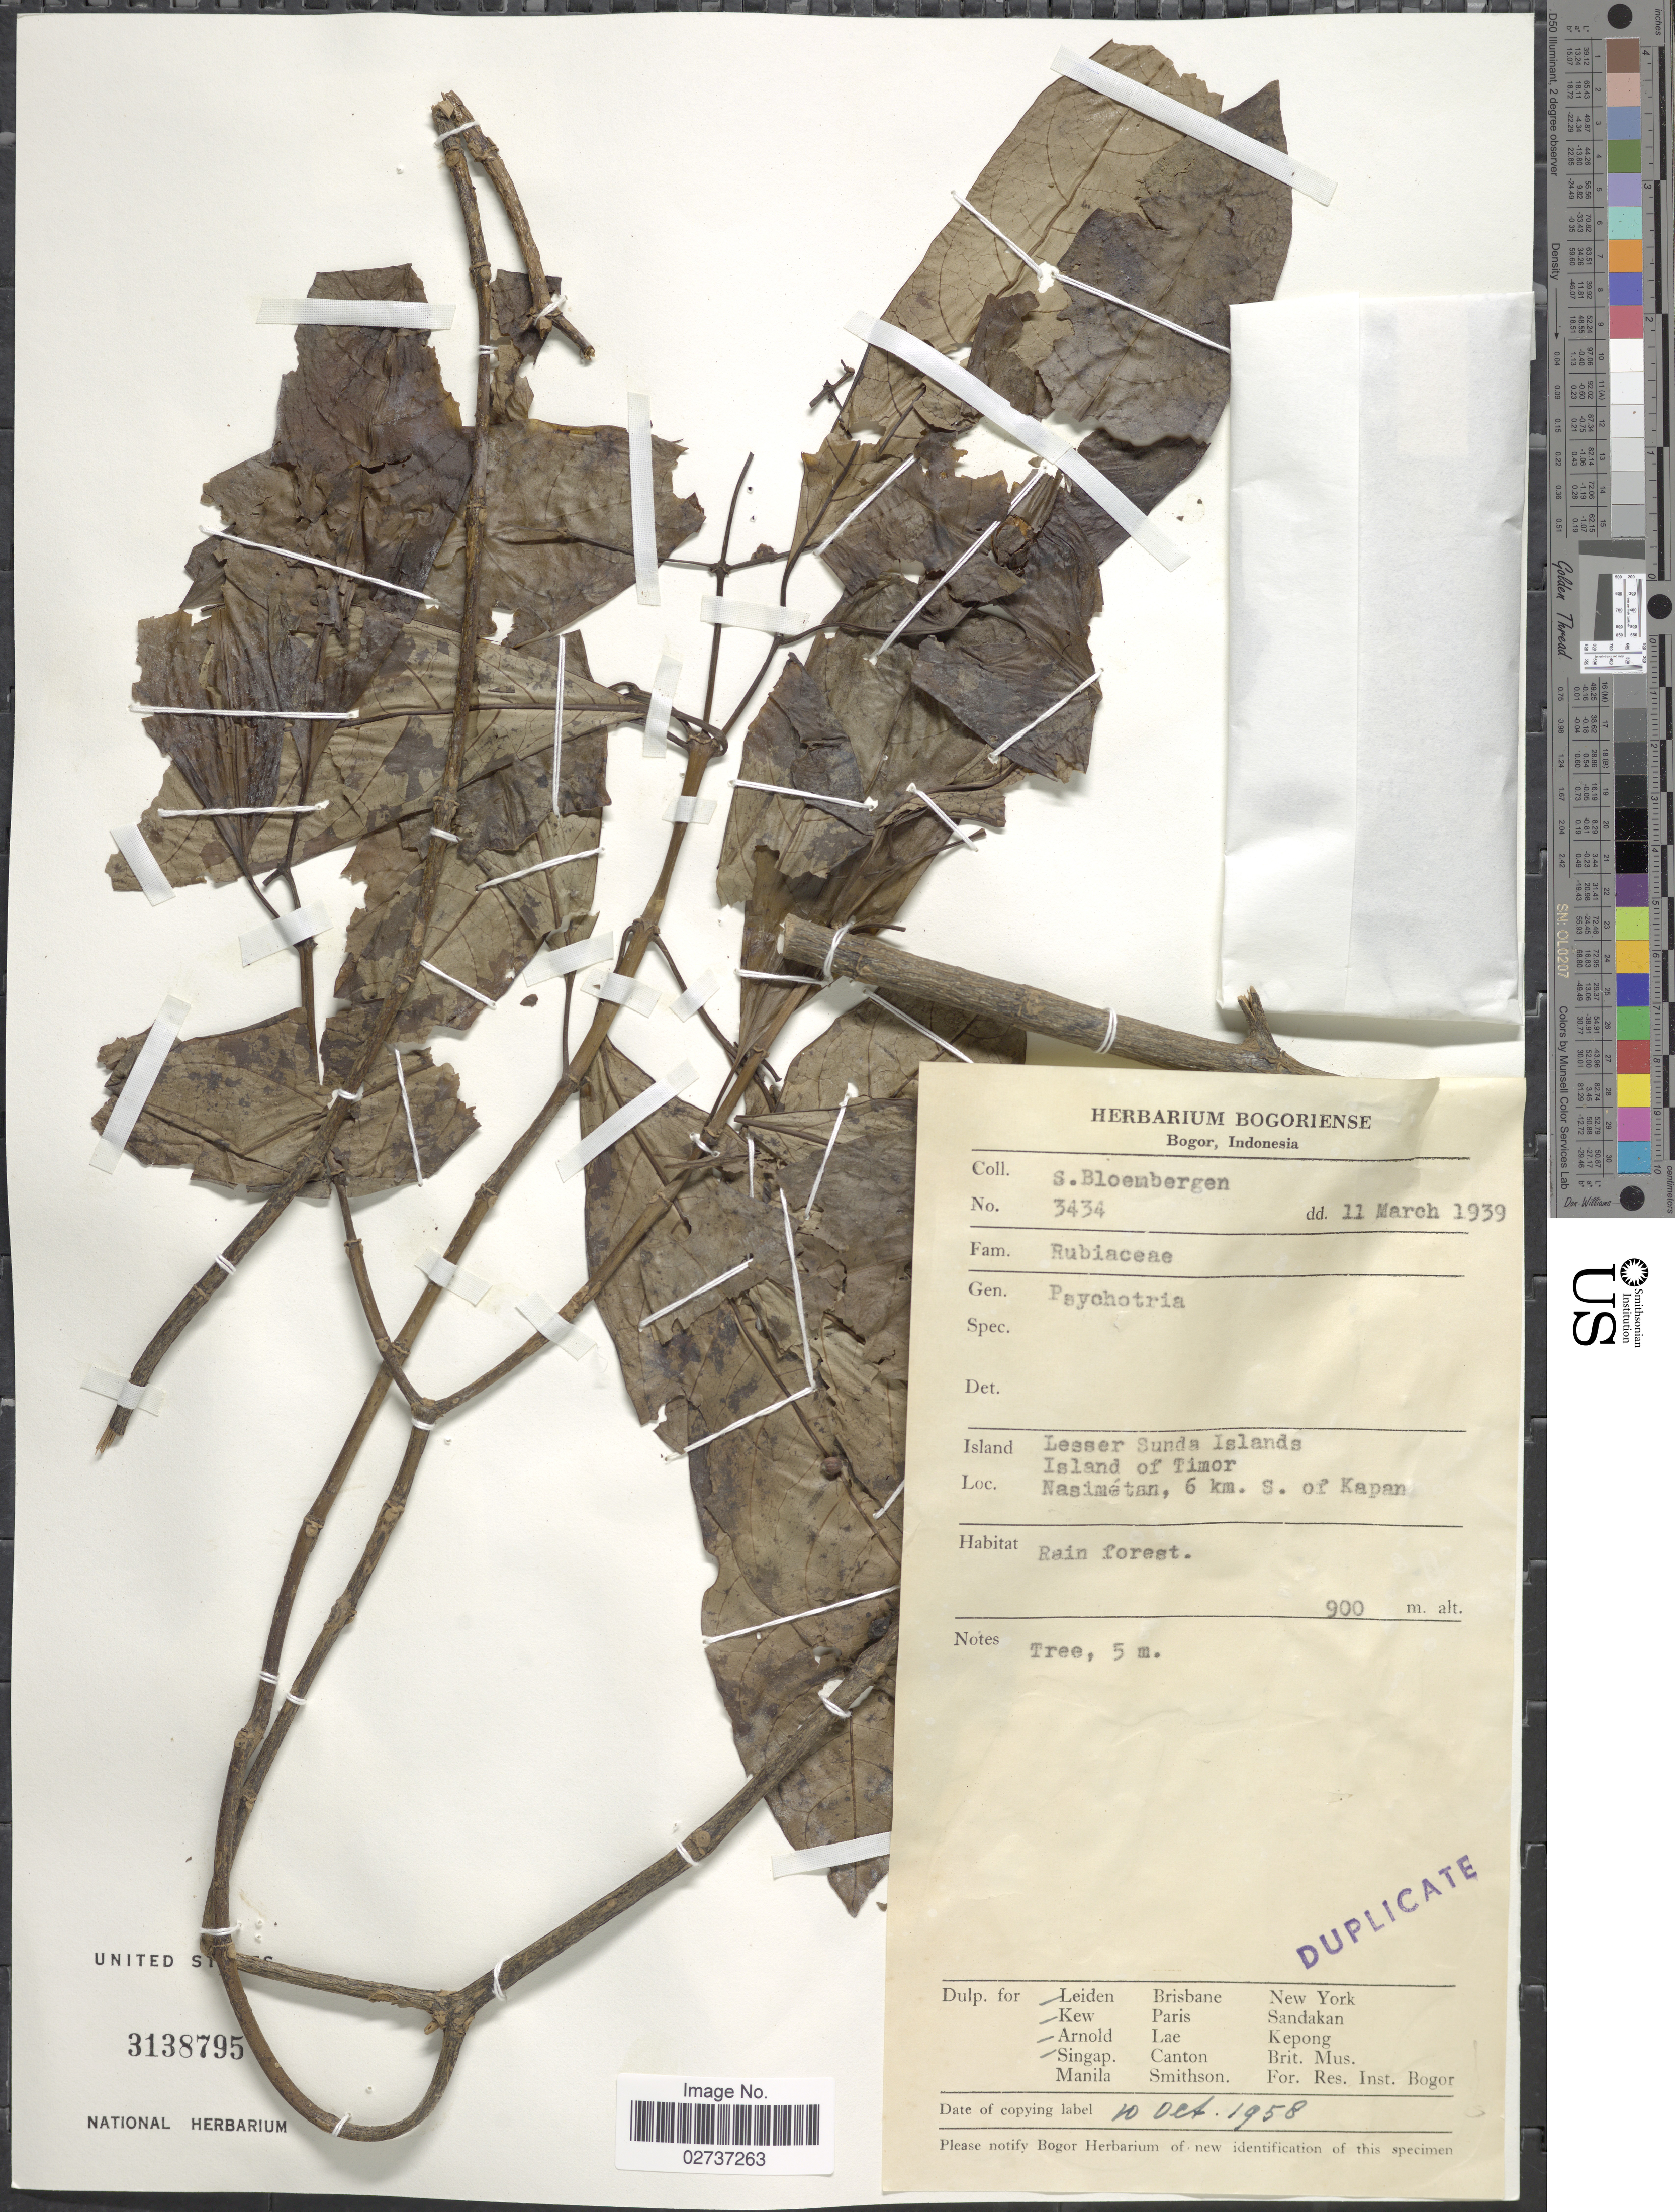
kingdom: Plantae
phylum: Tracheophyta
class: Magnoliopsida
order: Gentianales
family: Rubiaceae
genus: Psychotria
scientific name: Psychotria sp.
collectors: S. Bloembergen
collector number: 3434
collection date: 1939-03-11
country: Indonesia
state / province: Nusa Tenggara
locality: Island Lesser Sunda Islands, Island of Timor, Nasimetan, 6 km. S. of Kapan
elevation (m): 900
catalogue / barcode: US 3138795